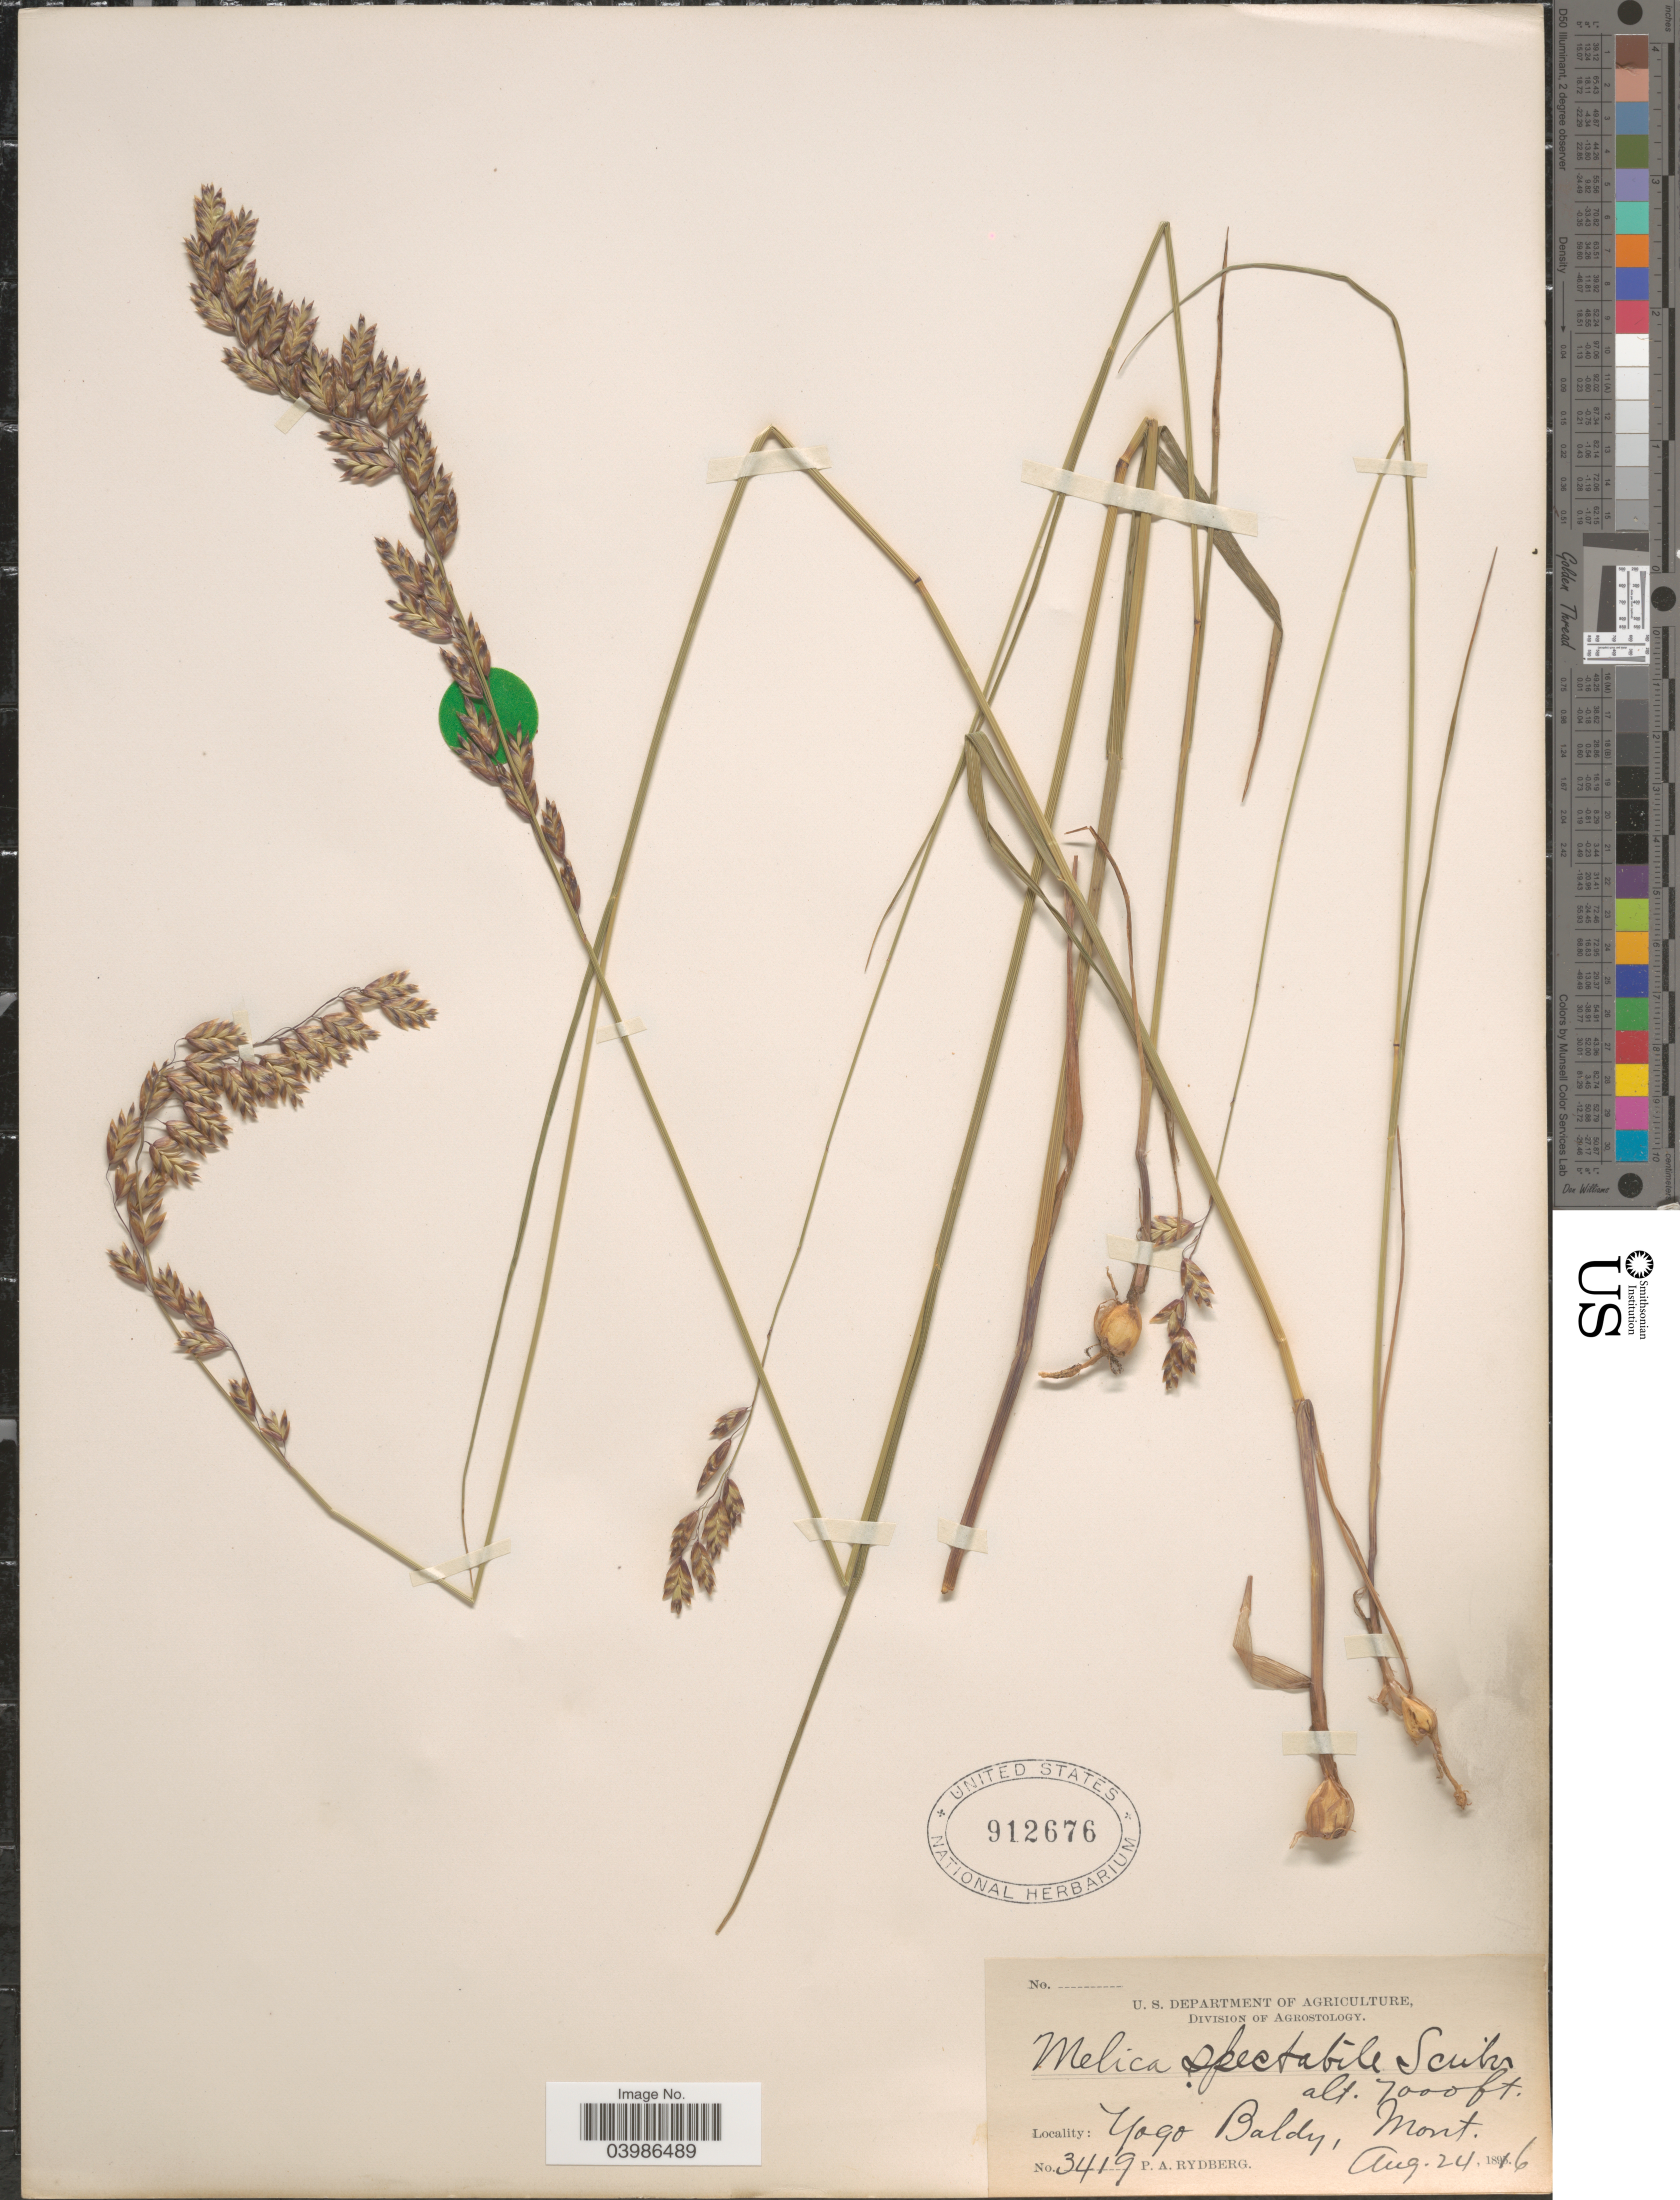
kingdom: Plantae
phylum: Tracheophyta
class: Liliopsida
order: Poales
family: Poaceae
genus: Melica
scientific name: Melica spectabilis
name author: Scribn.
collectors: P. A. Rydberg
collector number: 3419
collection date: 1816-08-24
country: United States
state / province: Montana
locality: Yogo Baldy.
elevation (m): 2134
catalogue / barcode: US 912676